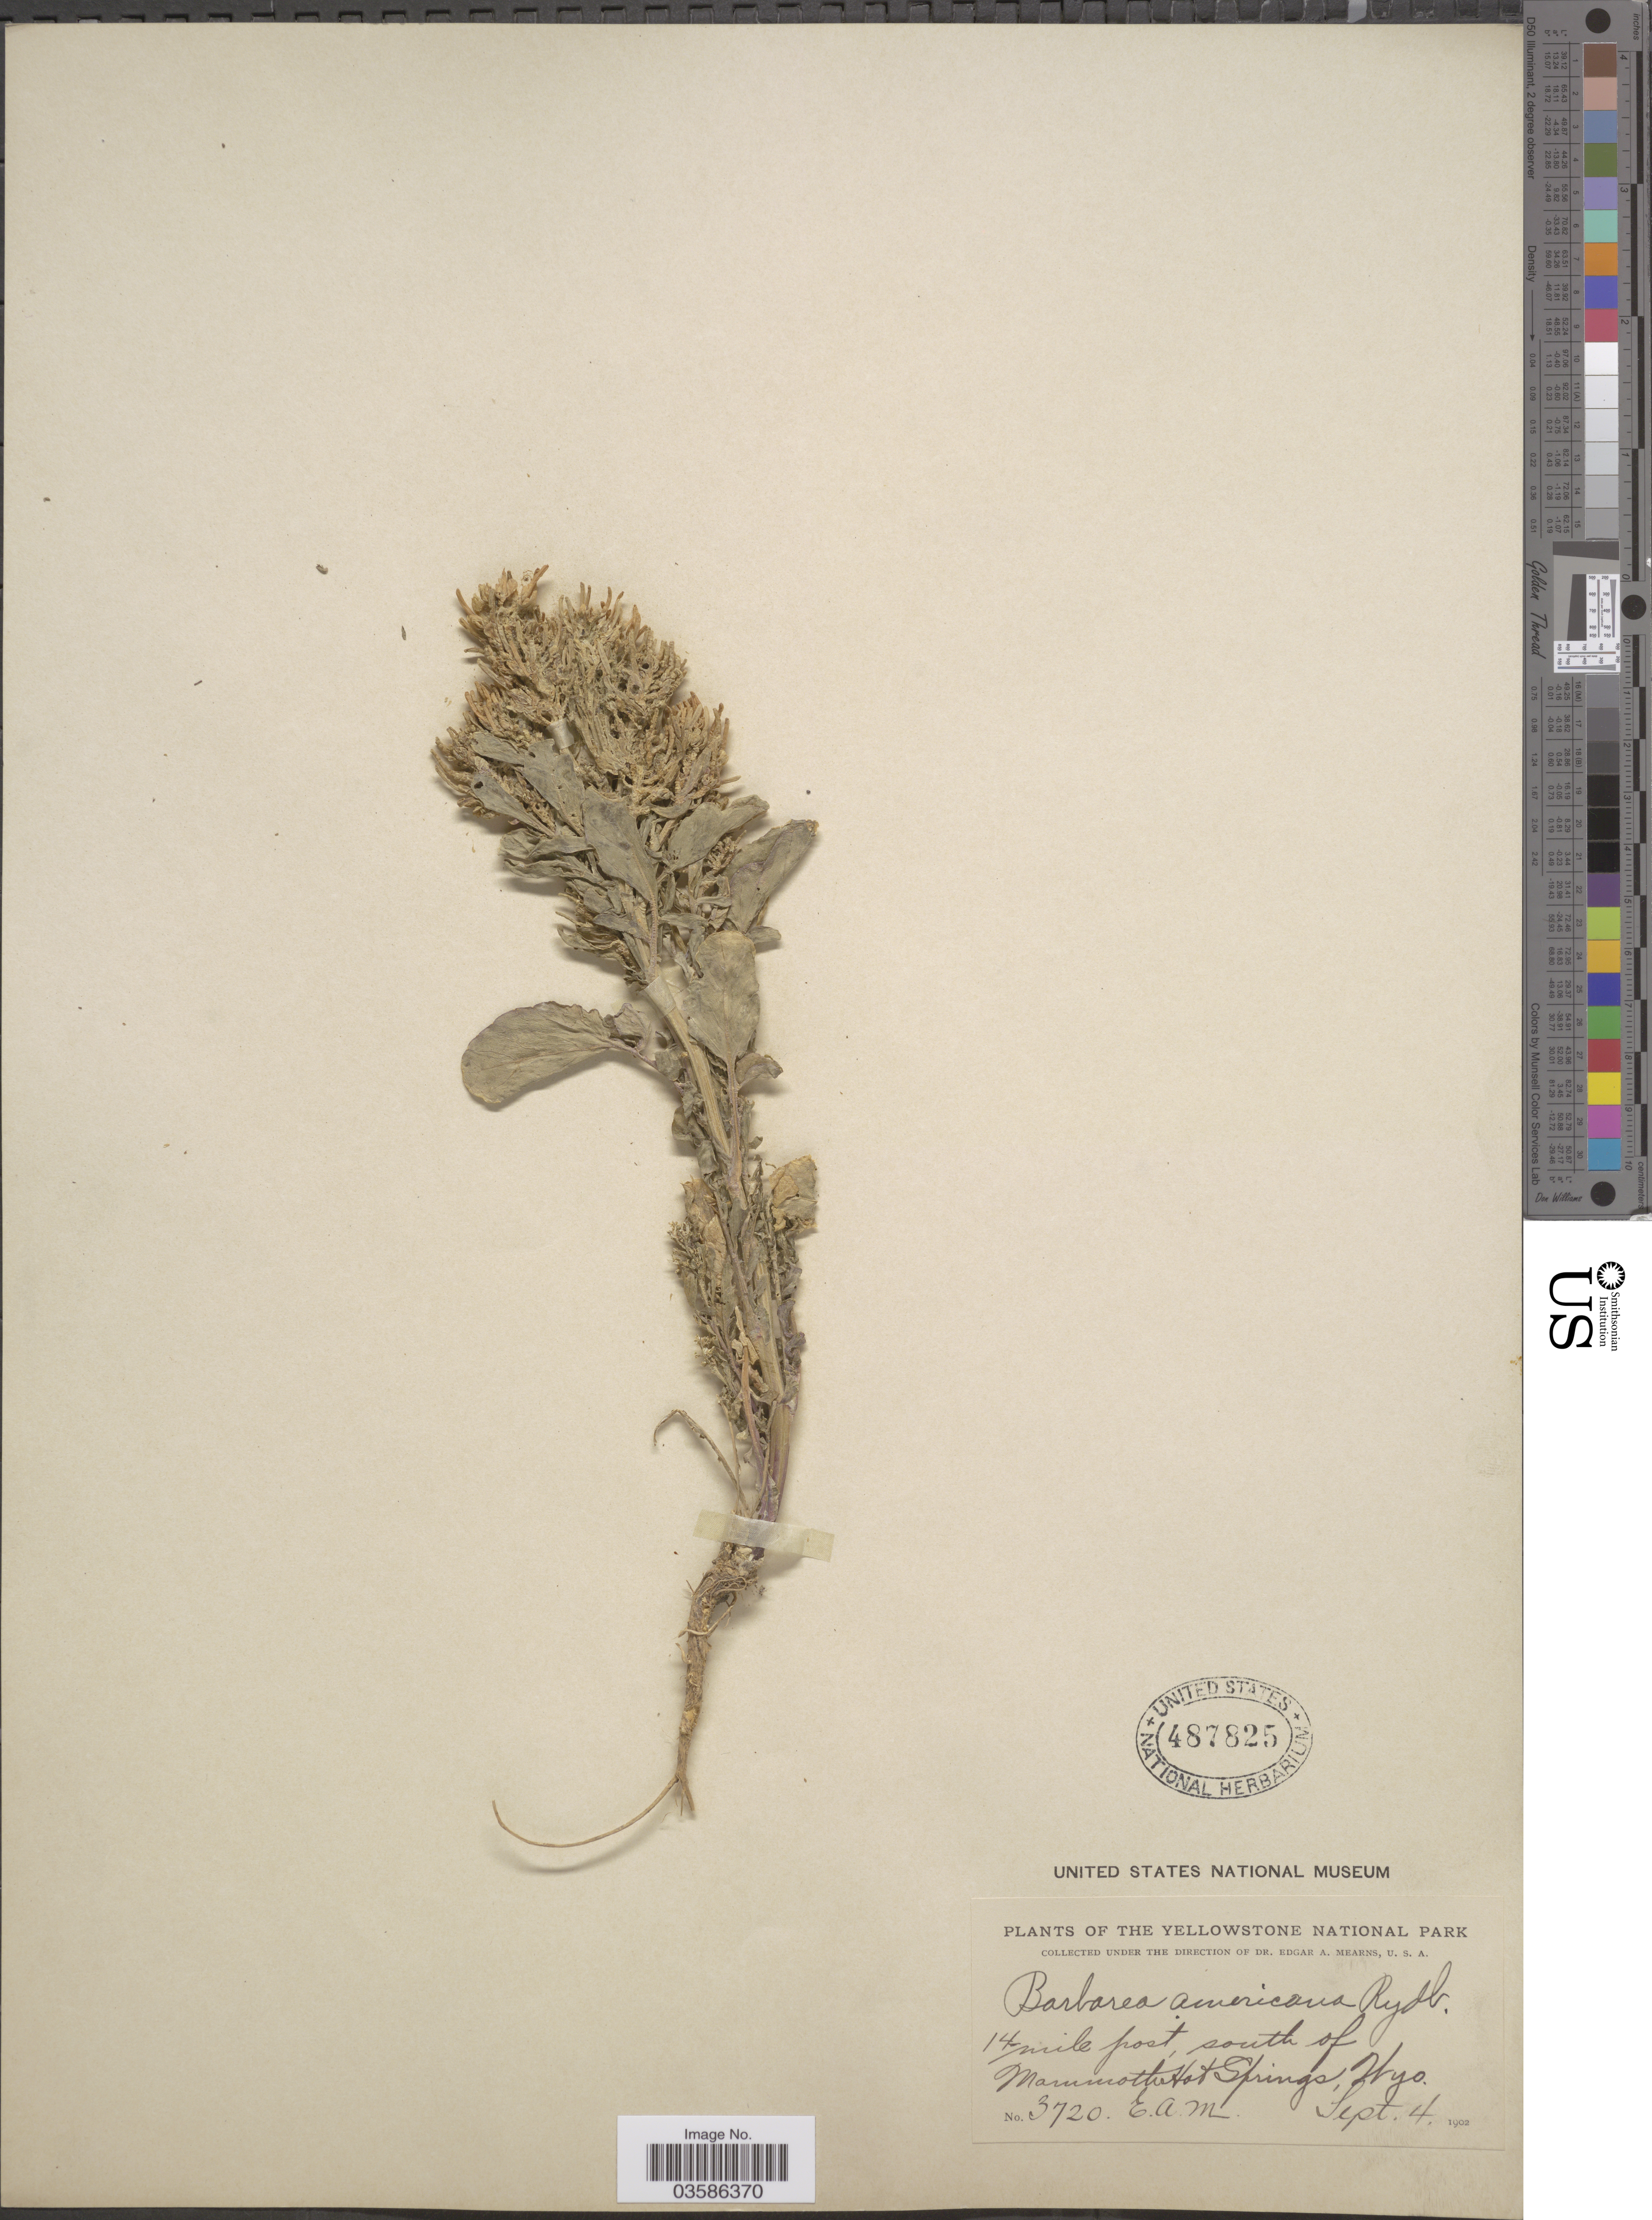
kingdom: Plantae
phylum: Tracheophyta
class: Magnoliopsida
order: Brassicales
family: Brassicaceae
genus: Barbarea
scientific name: Barbarea orthoceras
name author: Ledeb.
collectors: E. A. Mearns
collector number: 3720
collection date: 1902-09-04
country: United States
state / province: Wyoming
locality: Yellowstone National Park. 14 mile post, south of Mammoth Hot Springs.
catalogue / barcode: US 487825